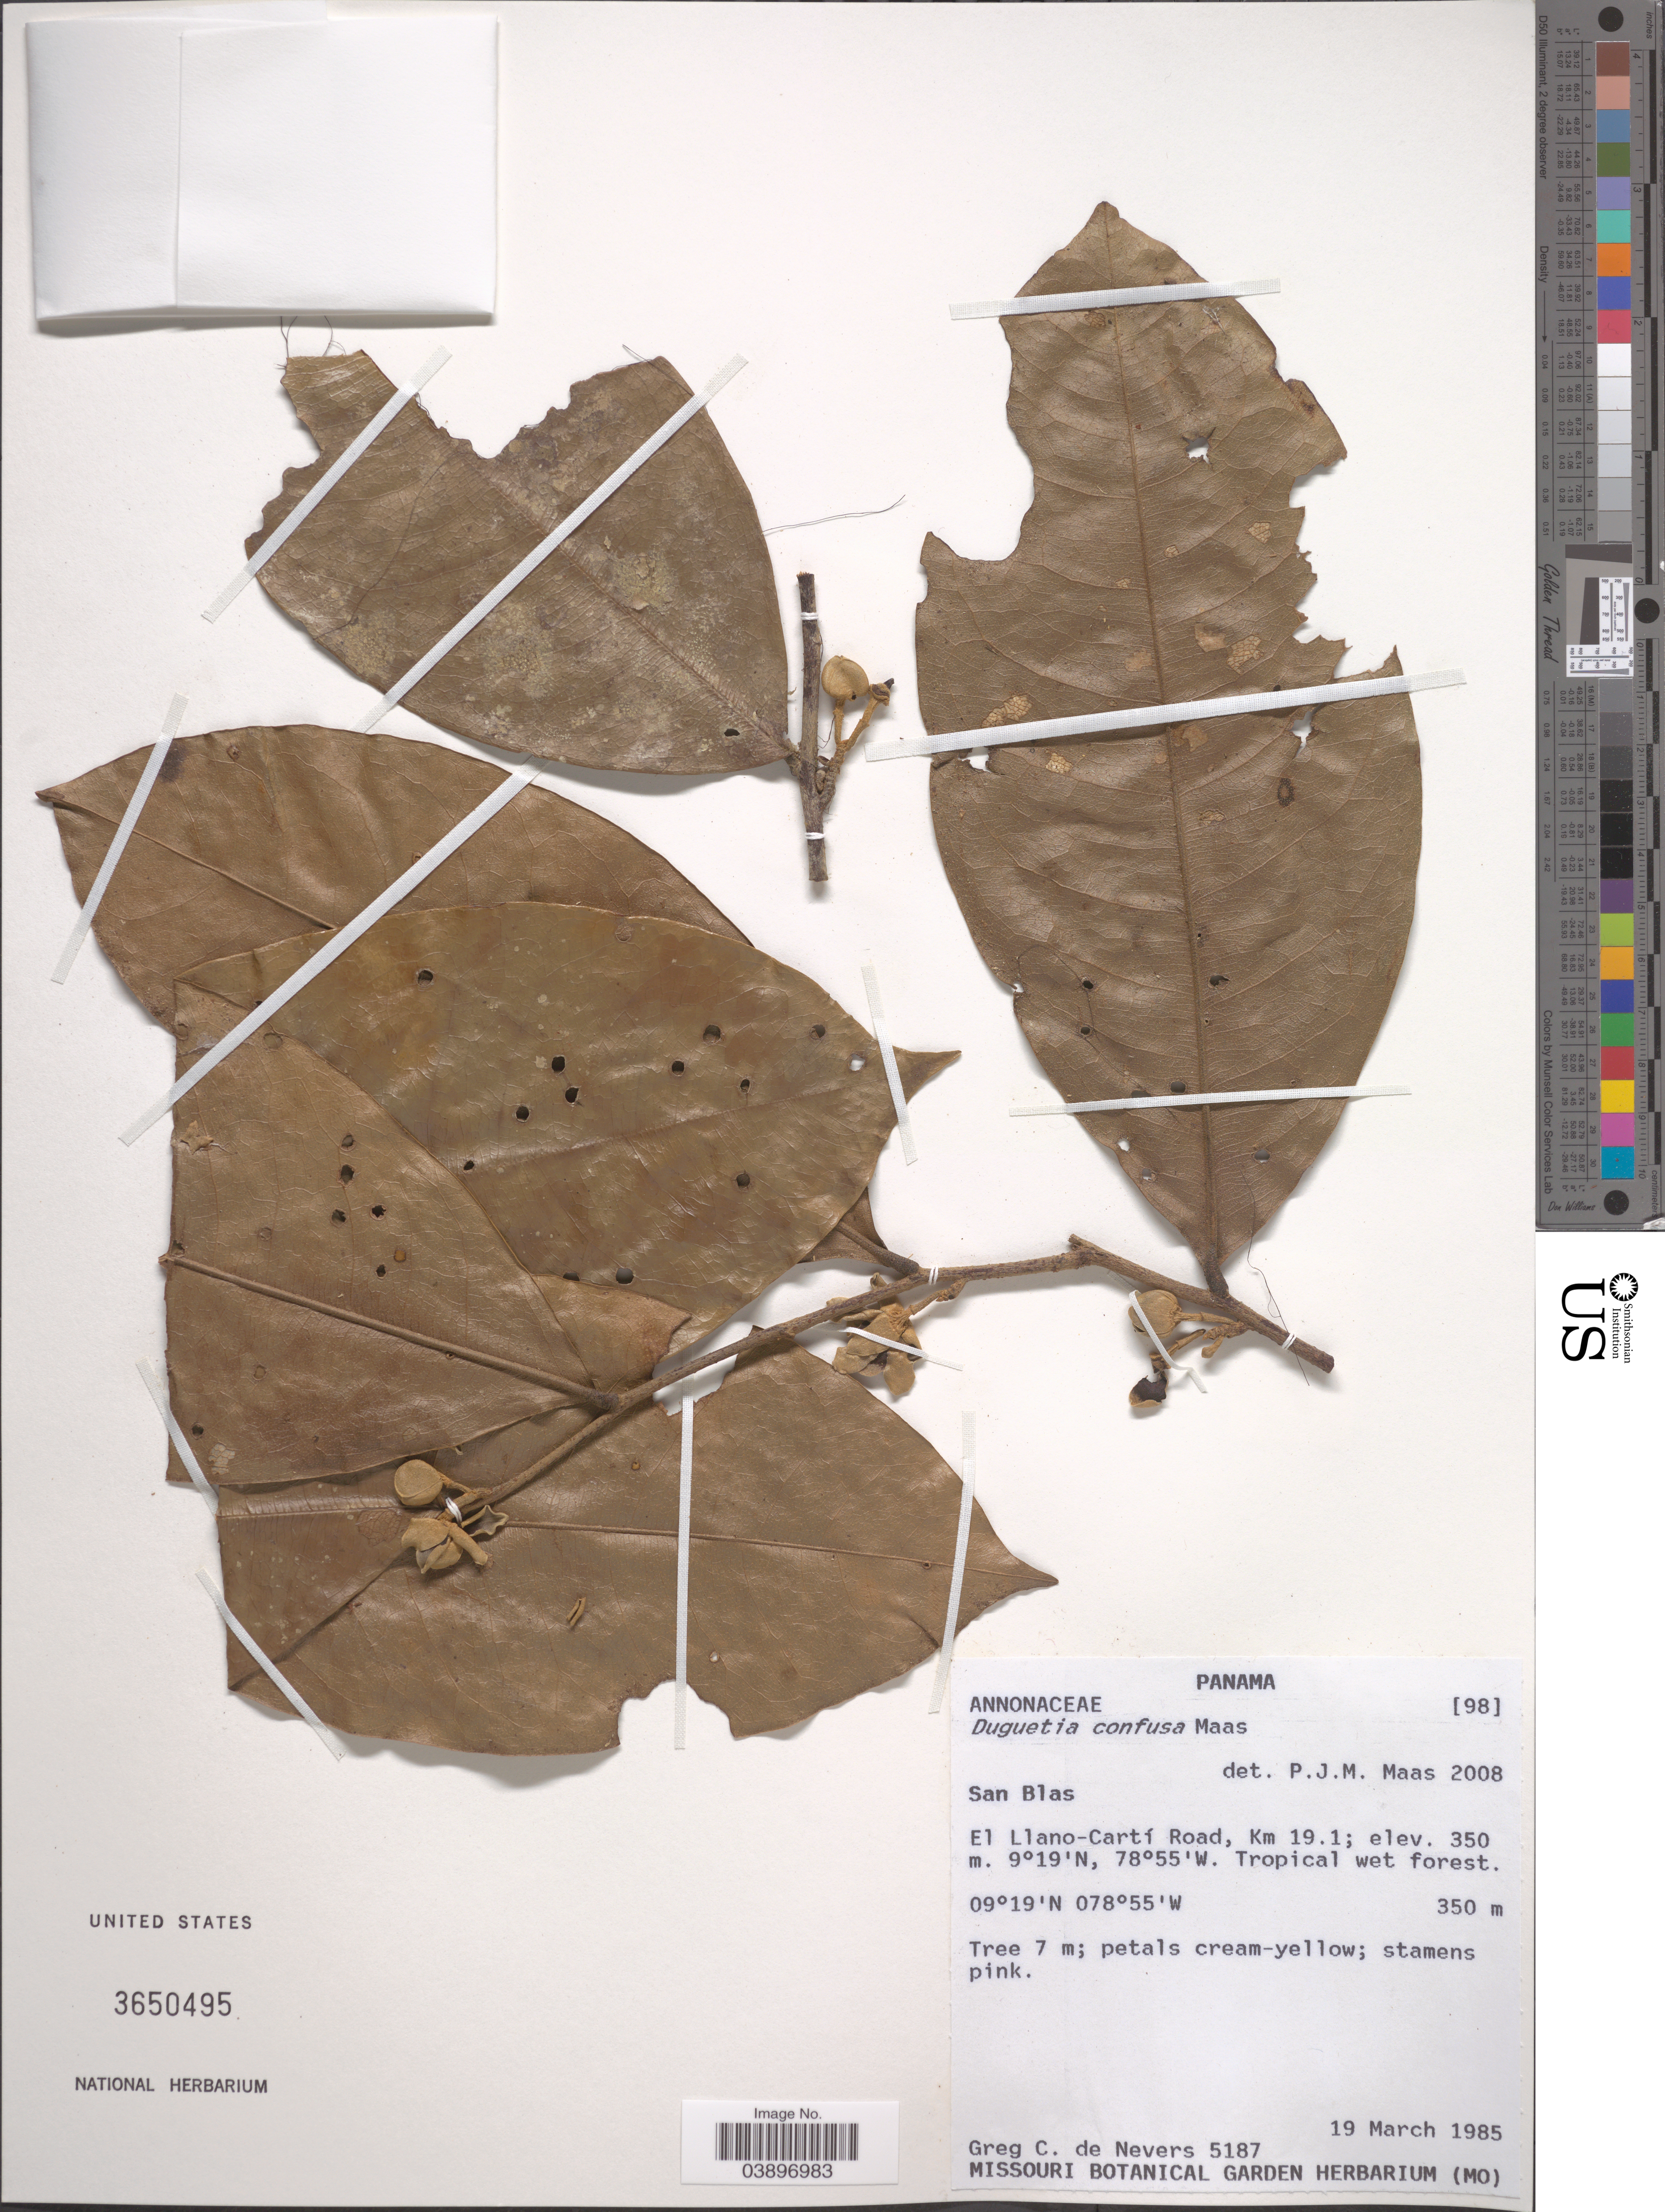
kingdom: Plantae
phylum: Tracheophyta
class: Magnoliopsida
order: Magnoliales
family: Annonaceae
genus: Duguetia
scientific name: Duguetia confusa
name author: Maas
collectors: G. C. de Nevers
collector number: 5187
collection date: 1985-03-19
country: Panama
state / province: Kuna Yala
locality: San Blas. El Llano-Cartí Road, Km 19.1.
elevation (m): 350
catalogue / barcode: US 3650495